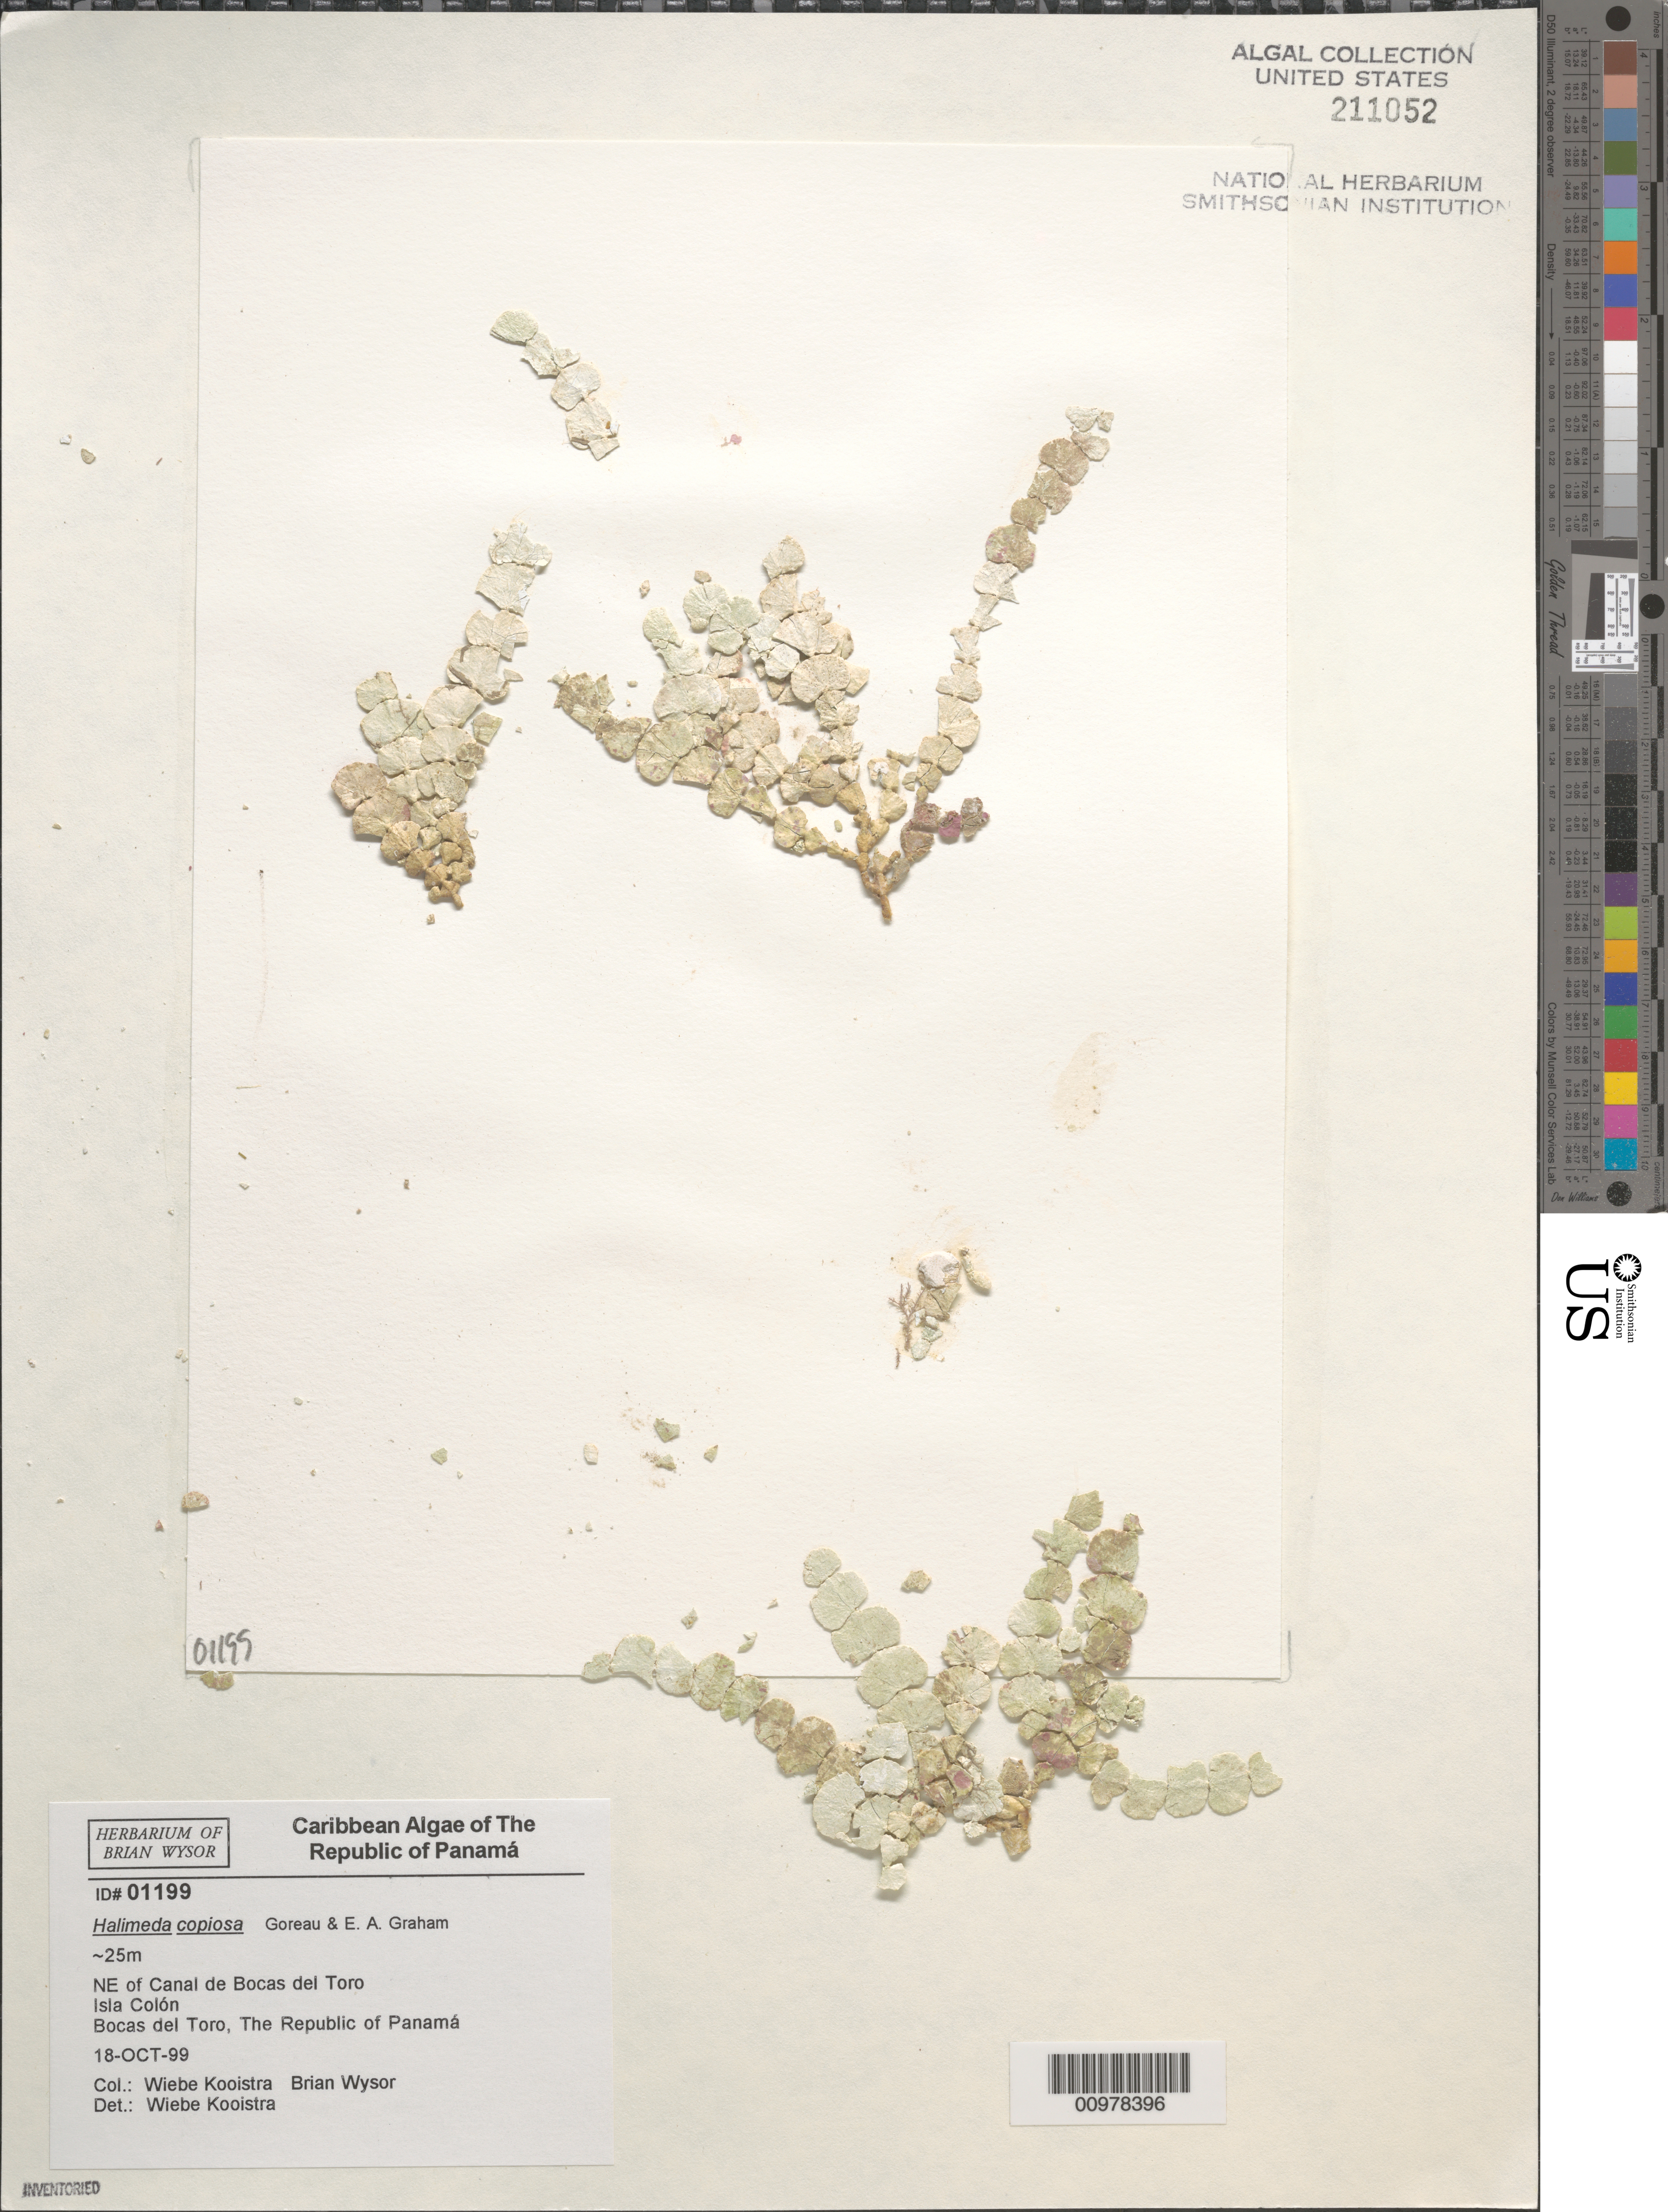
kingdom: Plantae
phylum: Chlorophyta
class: Ulvophyceae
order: Bryopsidales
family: Halimedaceae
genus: Halimeda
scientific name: Halimeda copiosa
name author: Goreau & E.A. Graham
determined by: Kooistra, Wiebe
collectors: B. Wysor & W. Kooistra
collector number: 01199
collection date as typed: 18 Oct 1999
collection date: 1999-10-18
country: Panama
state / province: Bocas del Toro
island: Colón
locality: Northeast of Canal de Bocas del Toro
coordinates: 9 24' 45" N, 82 12' 30" W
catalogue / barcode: US 211052